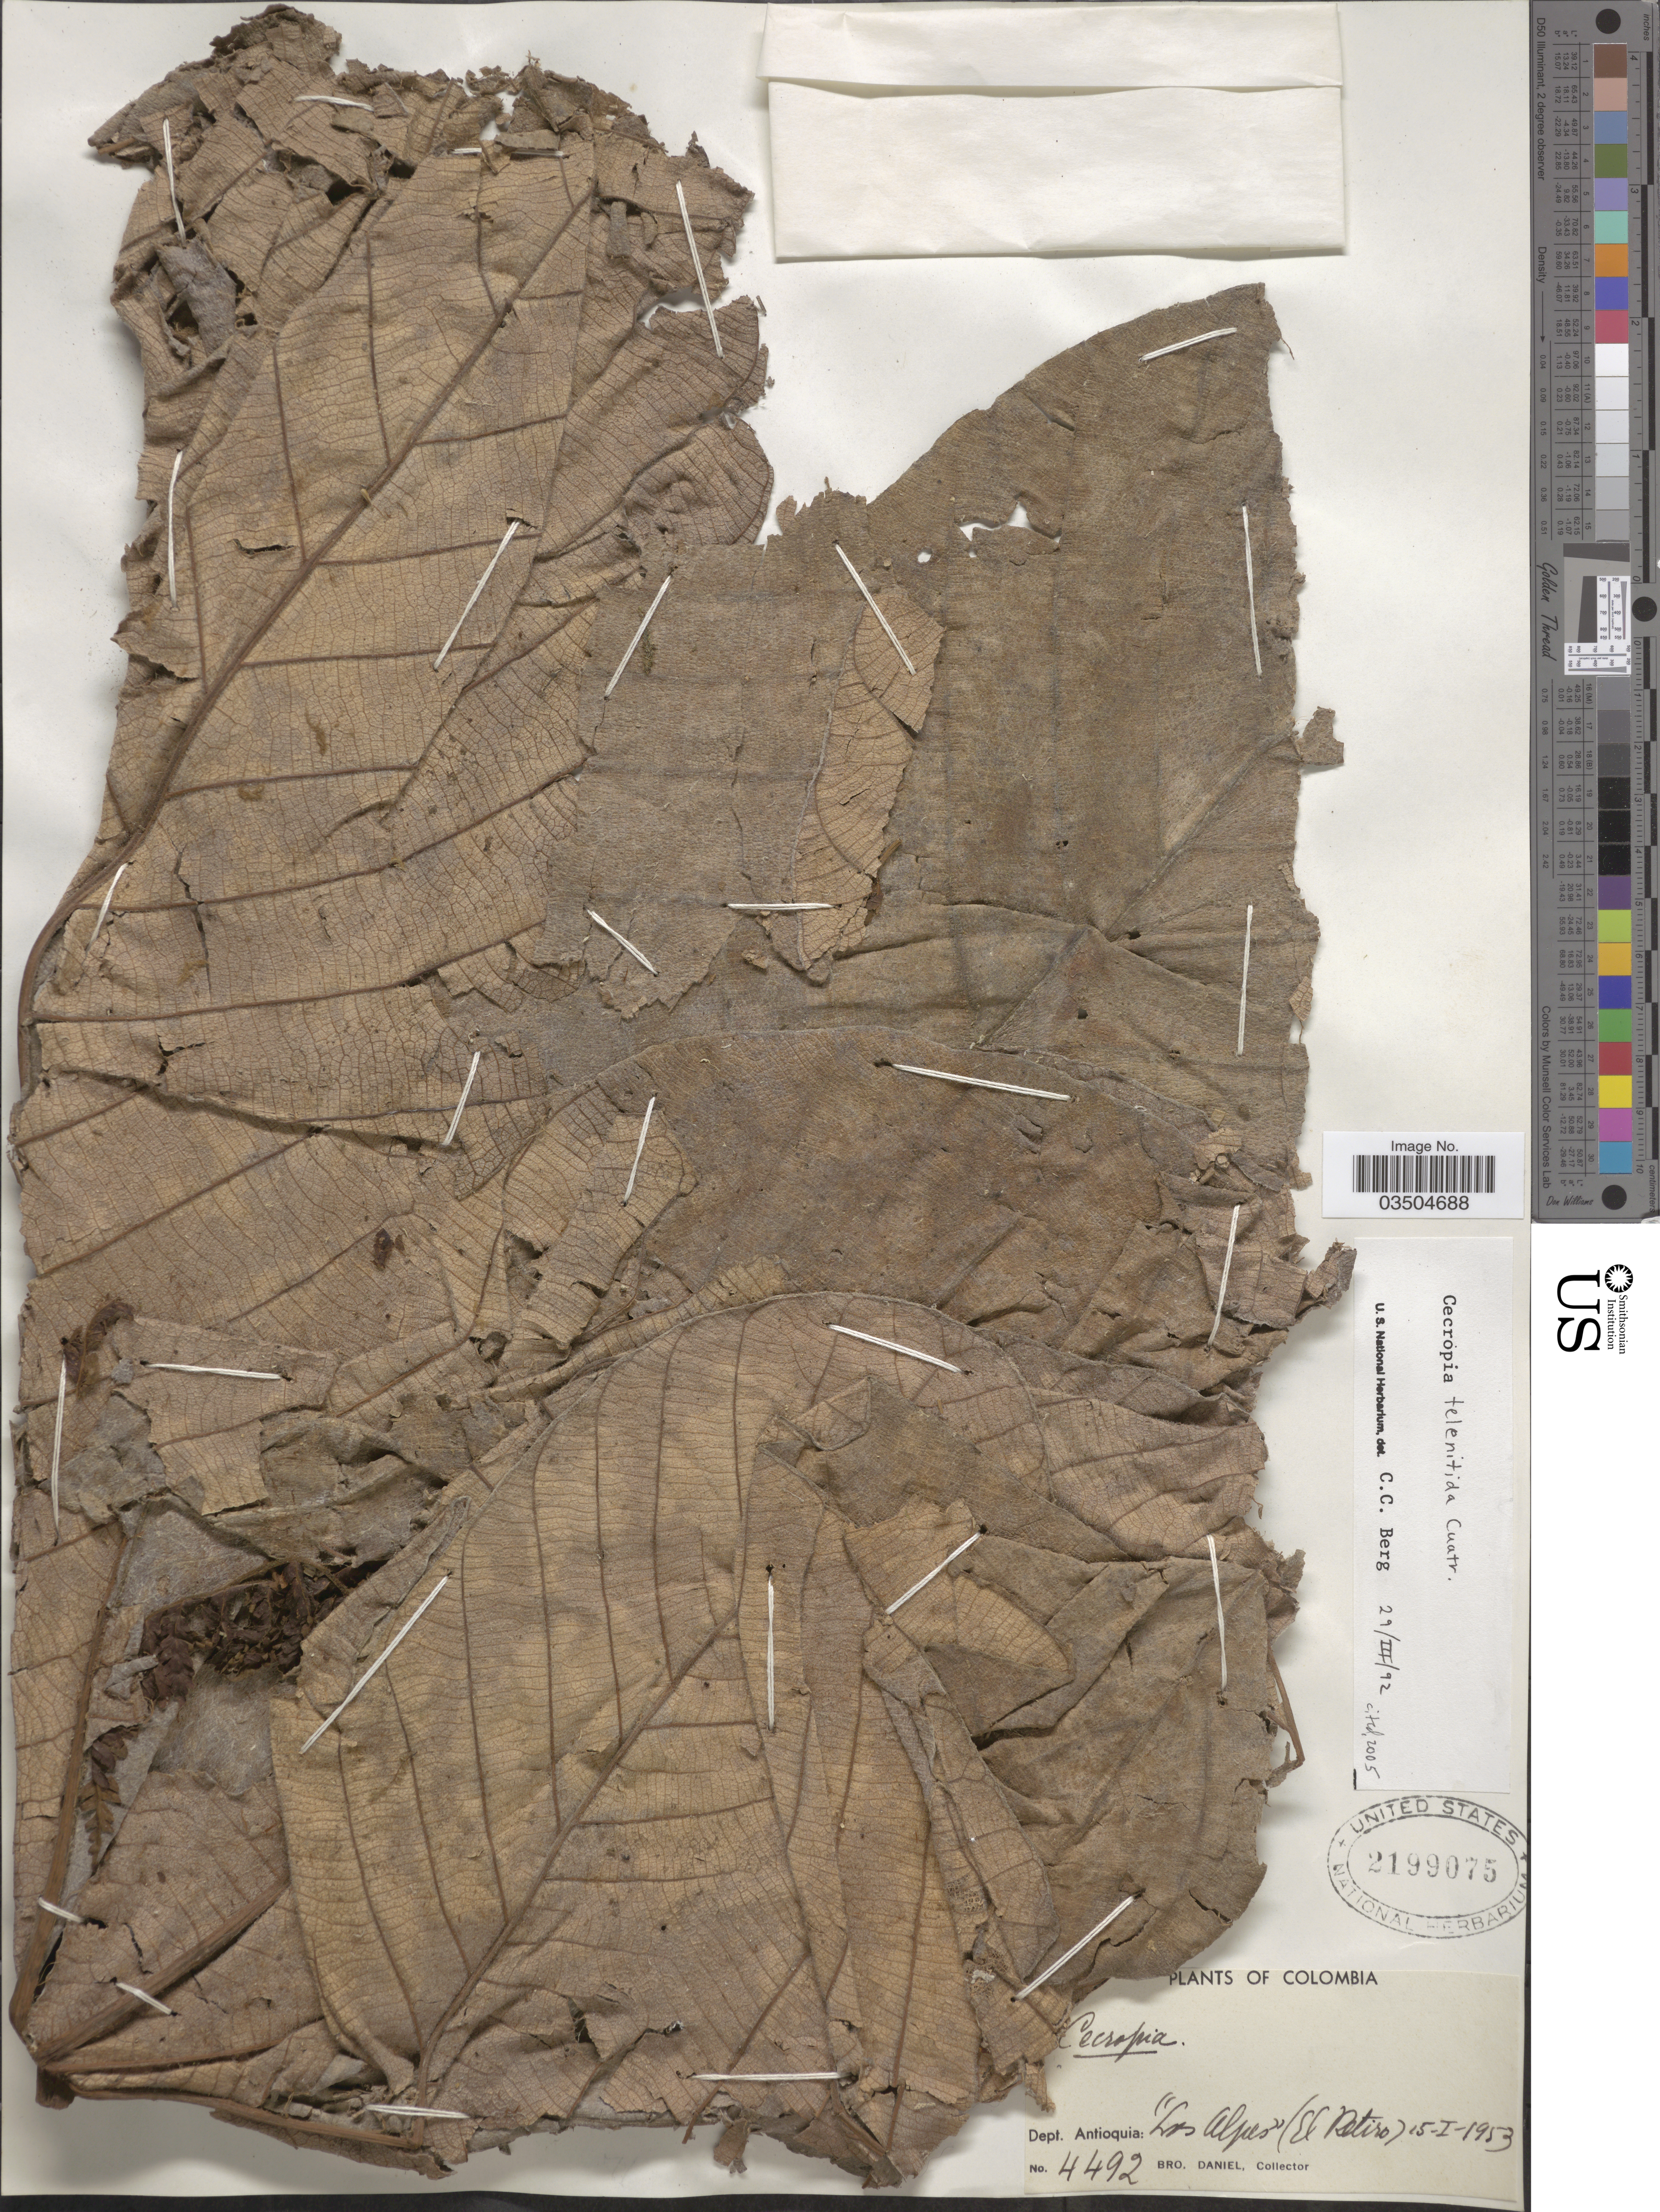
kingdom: Plantae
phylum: Tracheophyta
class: Magnoliopsida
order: Rosales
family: Urticaceae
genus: Cecropia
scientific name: Cecropia telenitida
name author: Cuatrec.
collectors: Bro. Daniel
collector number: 4492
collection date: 1953-01-15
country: Colombia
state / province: Antioquia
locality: Dept. Antioquia: "Los Alpes" (El Retiro).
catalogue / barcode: US 2199075